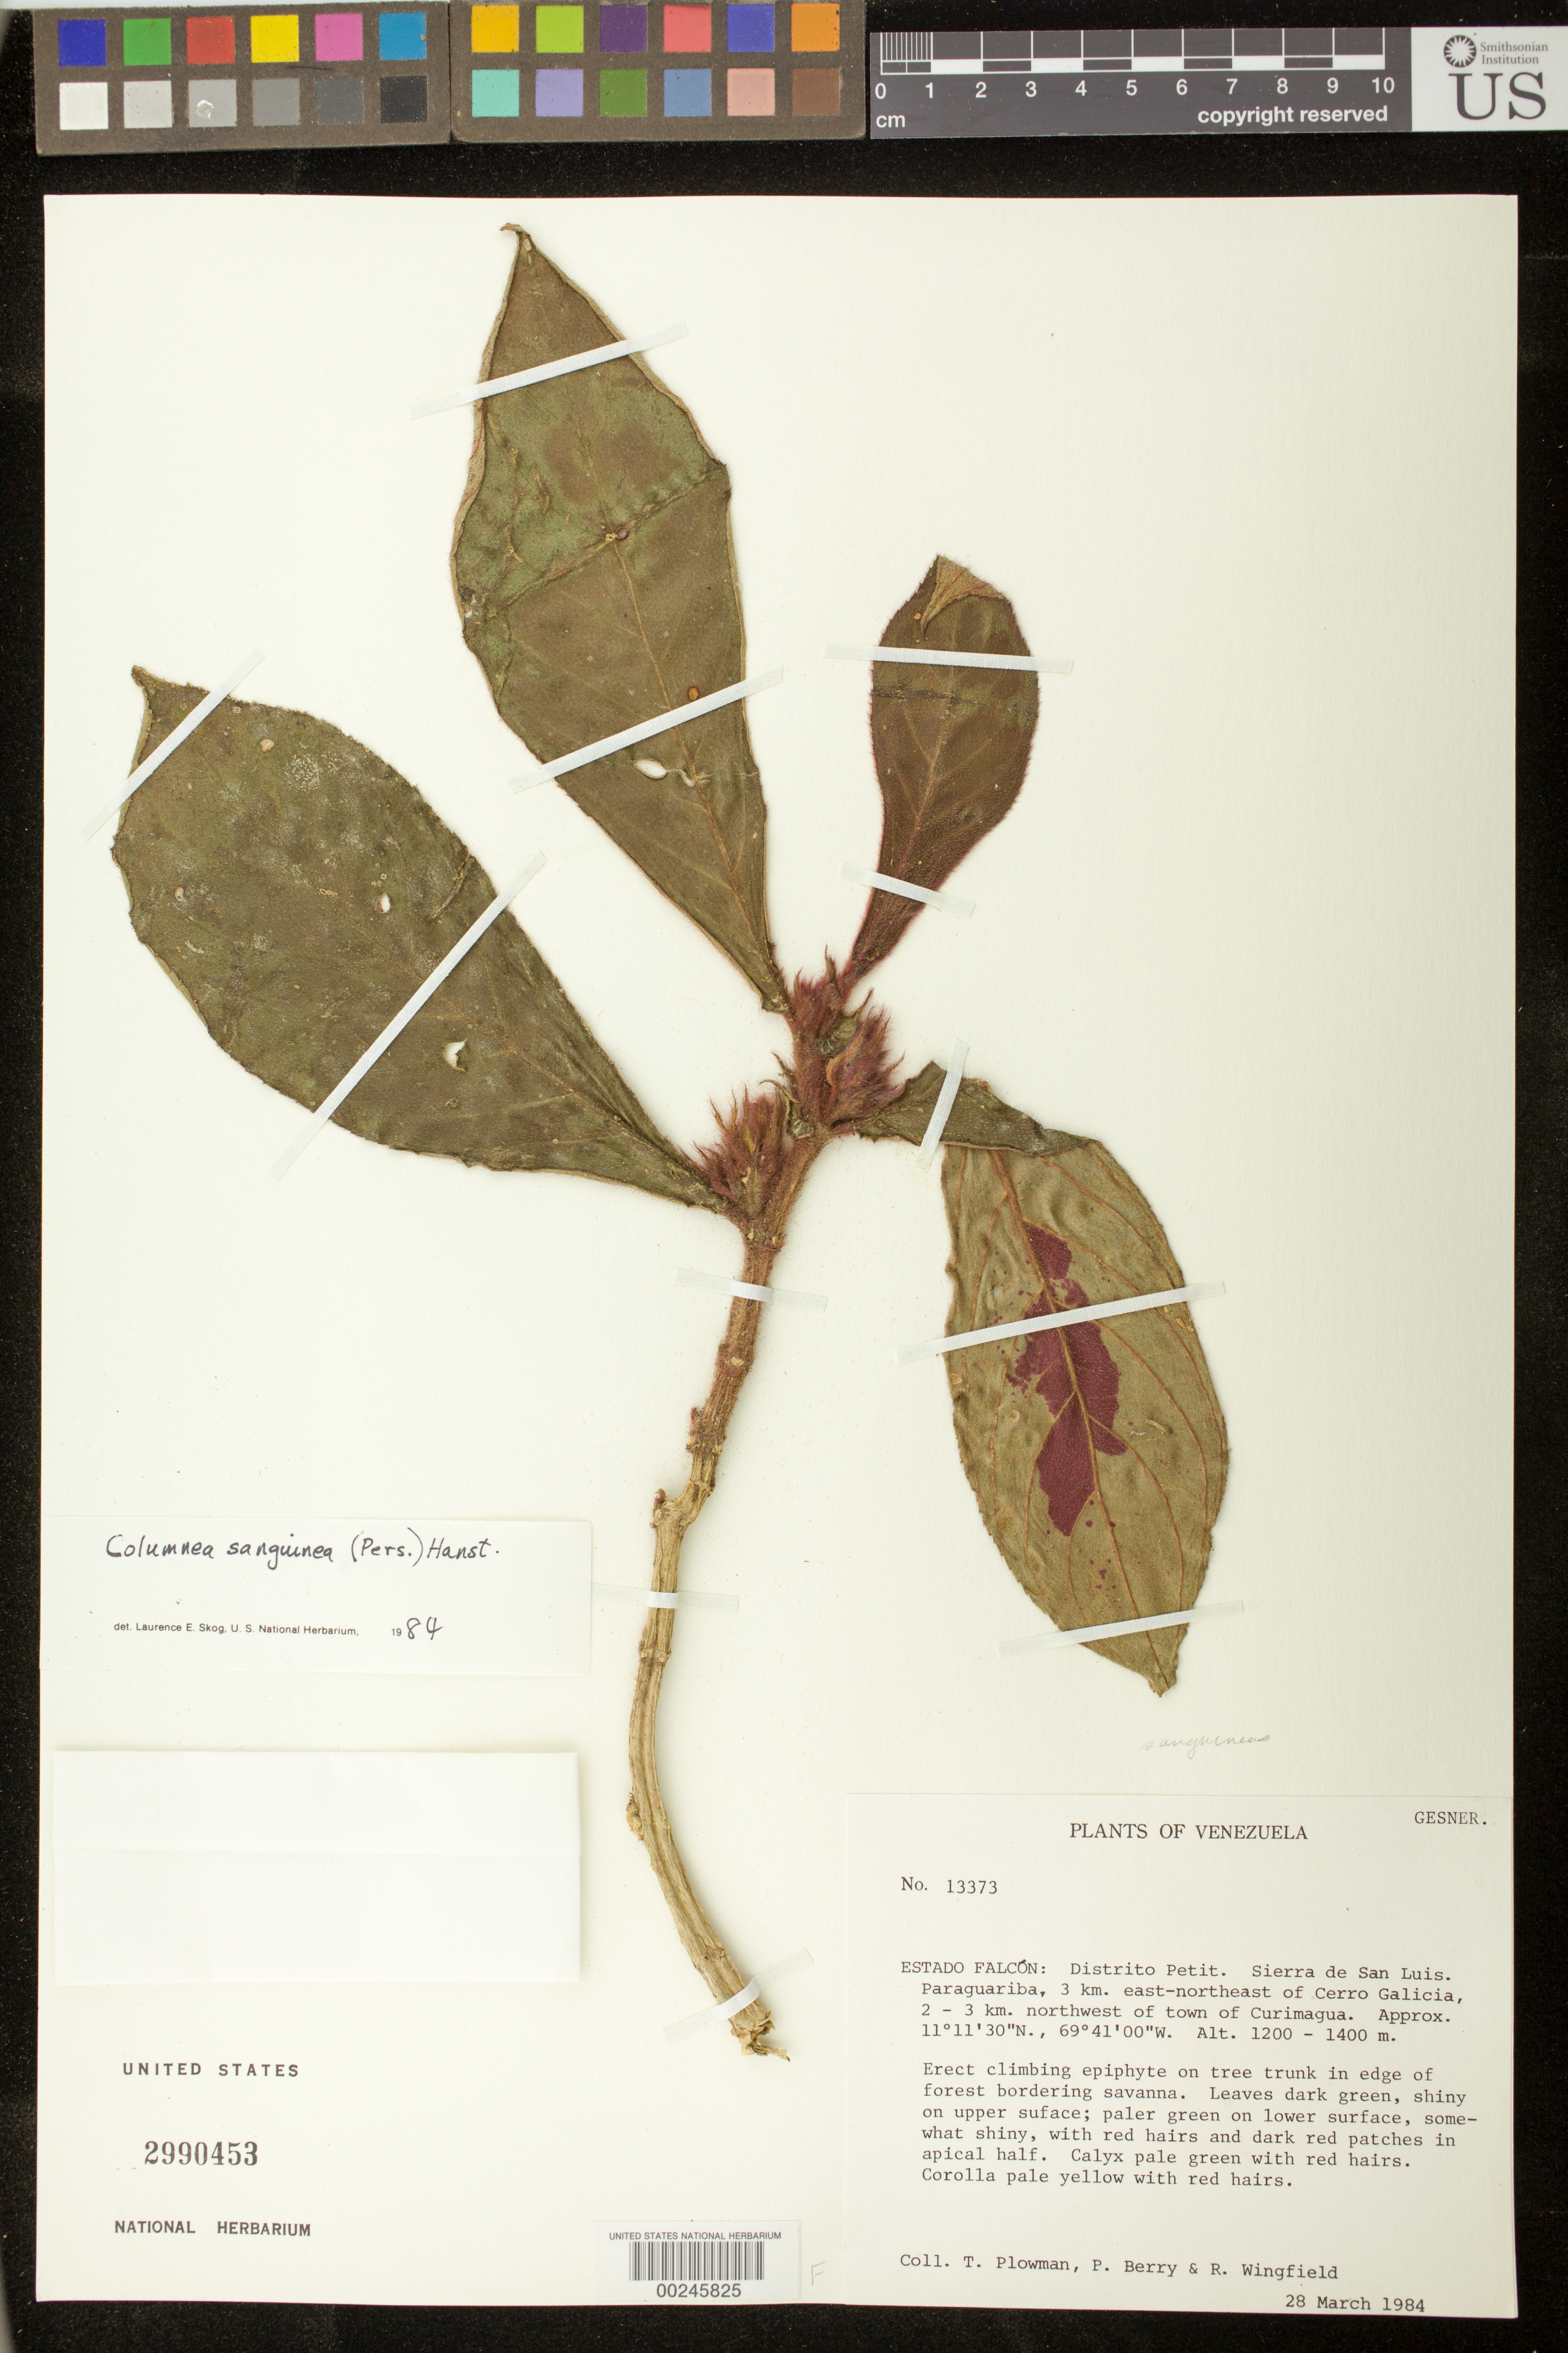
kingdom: Plantae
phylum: Tracheophyta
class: Magnoliopsida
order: Lamiales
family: Gesneriaceae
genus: Columnea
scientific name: Columnea sanguinea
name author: (Pers.) Hanst.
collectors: T. Plowman, P. Berry & R. Wingfield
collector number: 13373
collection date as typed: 28 Mar 1984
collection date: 1984-03-28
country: Venezuela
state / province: Falcón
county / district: Petit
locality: Dist. Petit, Sierra de San Luis, Paraguariba, 3 km E-NE of Cerro Galicia, 2-3 km NW of town of Curimagua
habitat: Edge of forest bordering savanna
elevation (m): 1200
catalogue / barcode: US 2990453